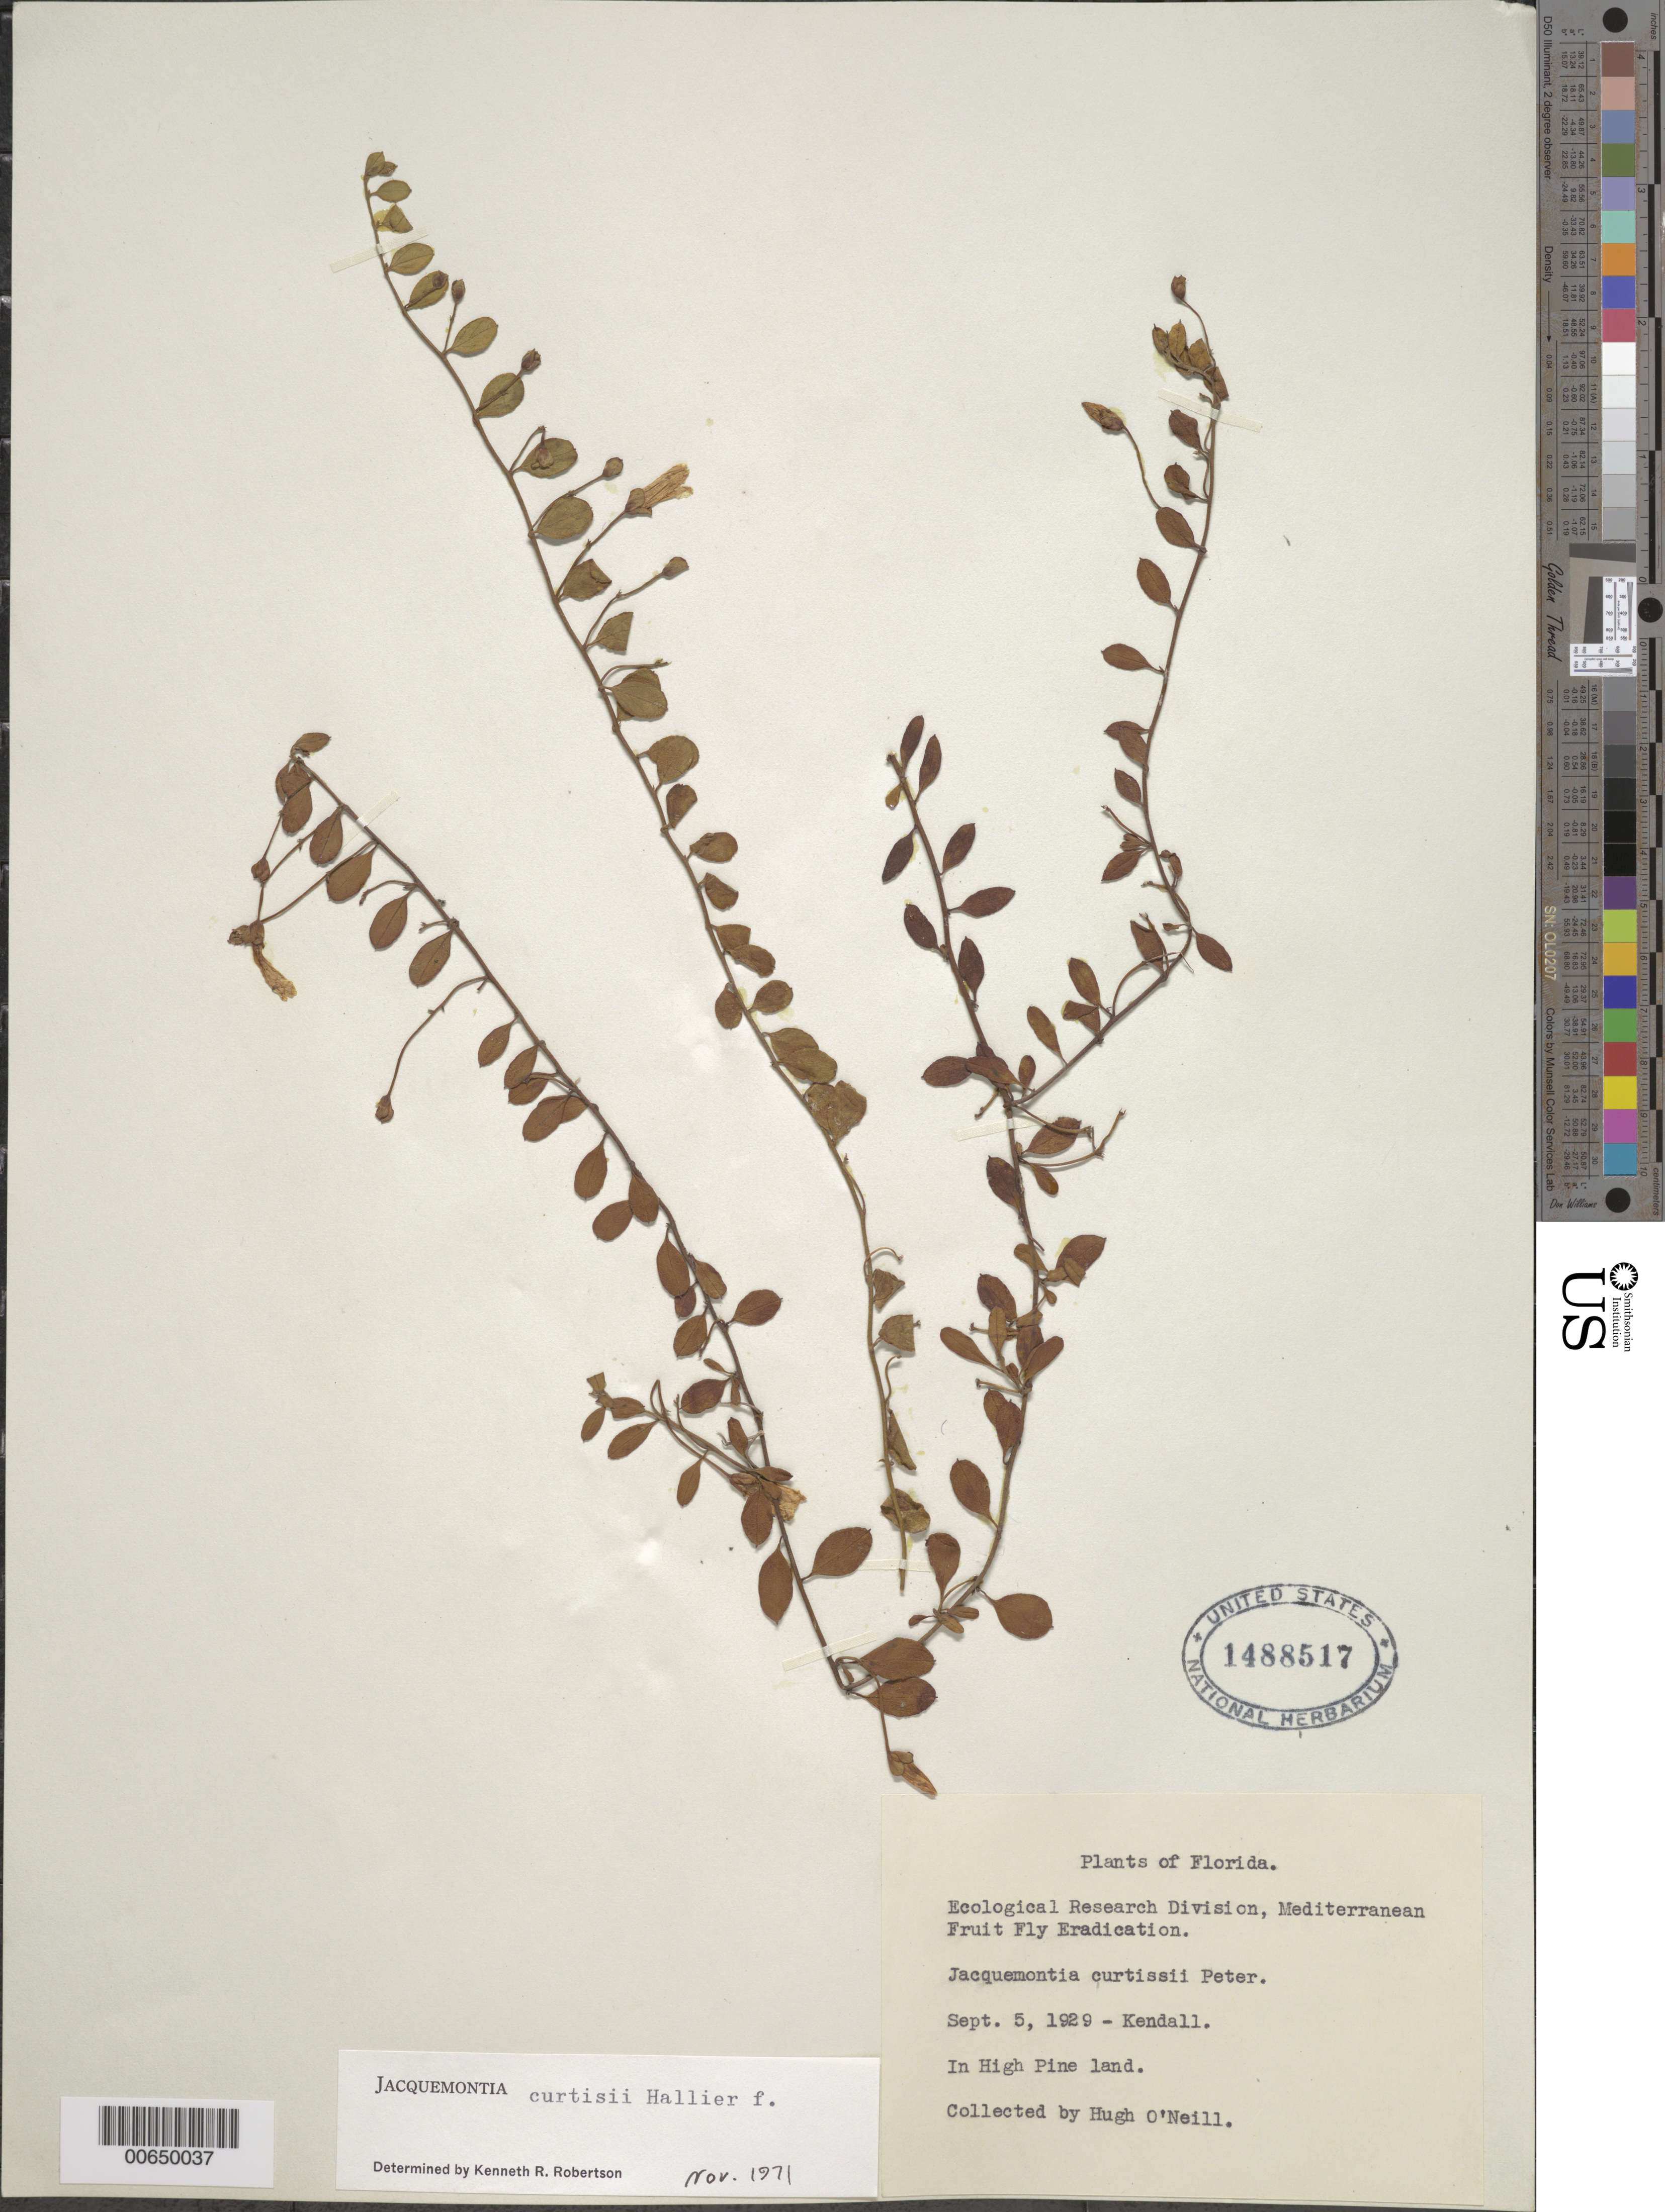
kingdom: Plantae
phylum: Tracheophyta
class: Magnoliopsida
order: Solanales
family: Convolvulaceae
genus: Jacquemontia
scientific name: Jacquemontia curtissii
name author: Peter ex Hallier f.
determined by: Robertson, K.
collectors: H. O'Neill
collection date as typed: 09 May 1929 or 05 Sep 1929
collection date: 1929-05-09 or 1929-09-05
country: United States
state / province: Florida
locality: Kendall.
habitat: In high pine land.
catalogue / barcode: US 1488517